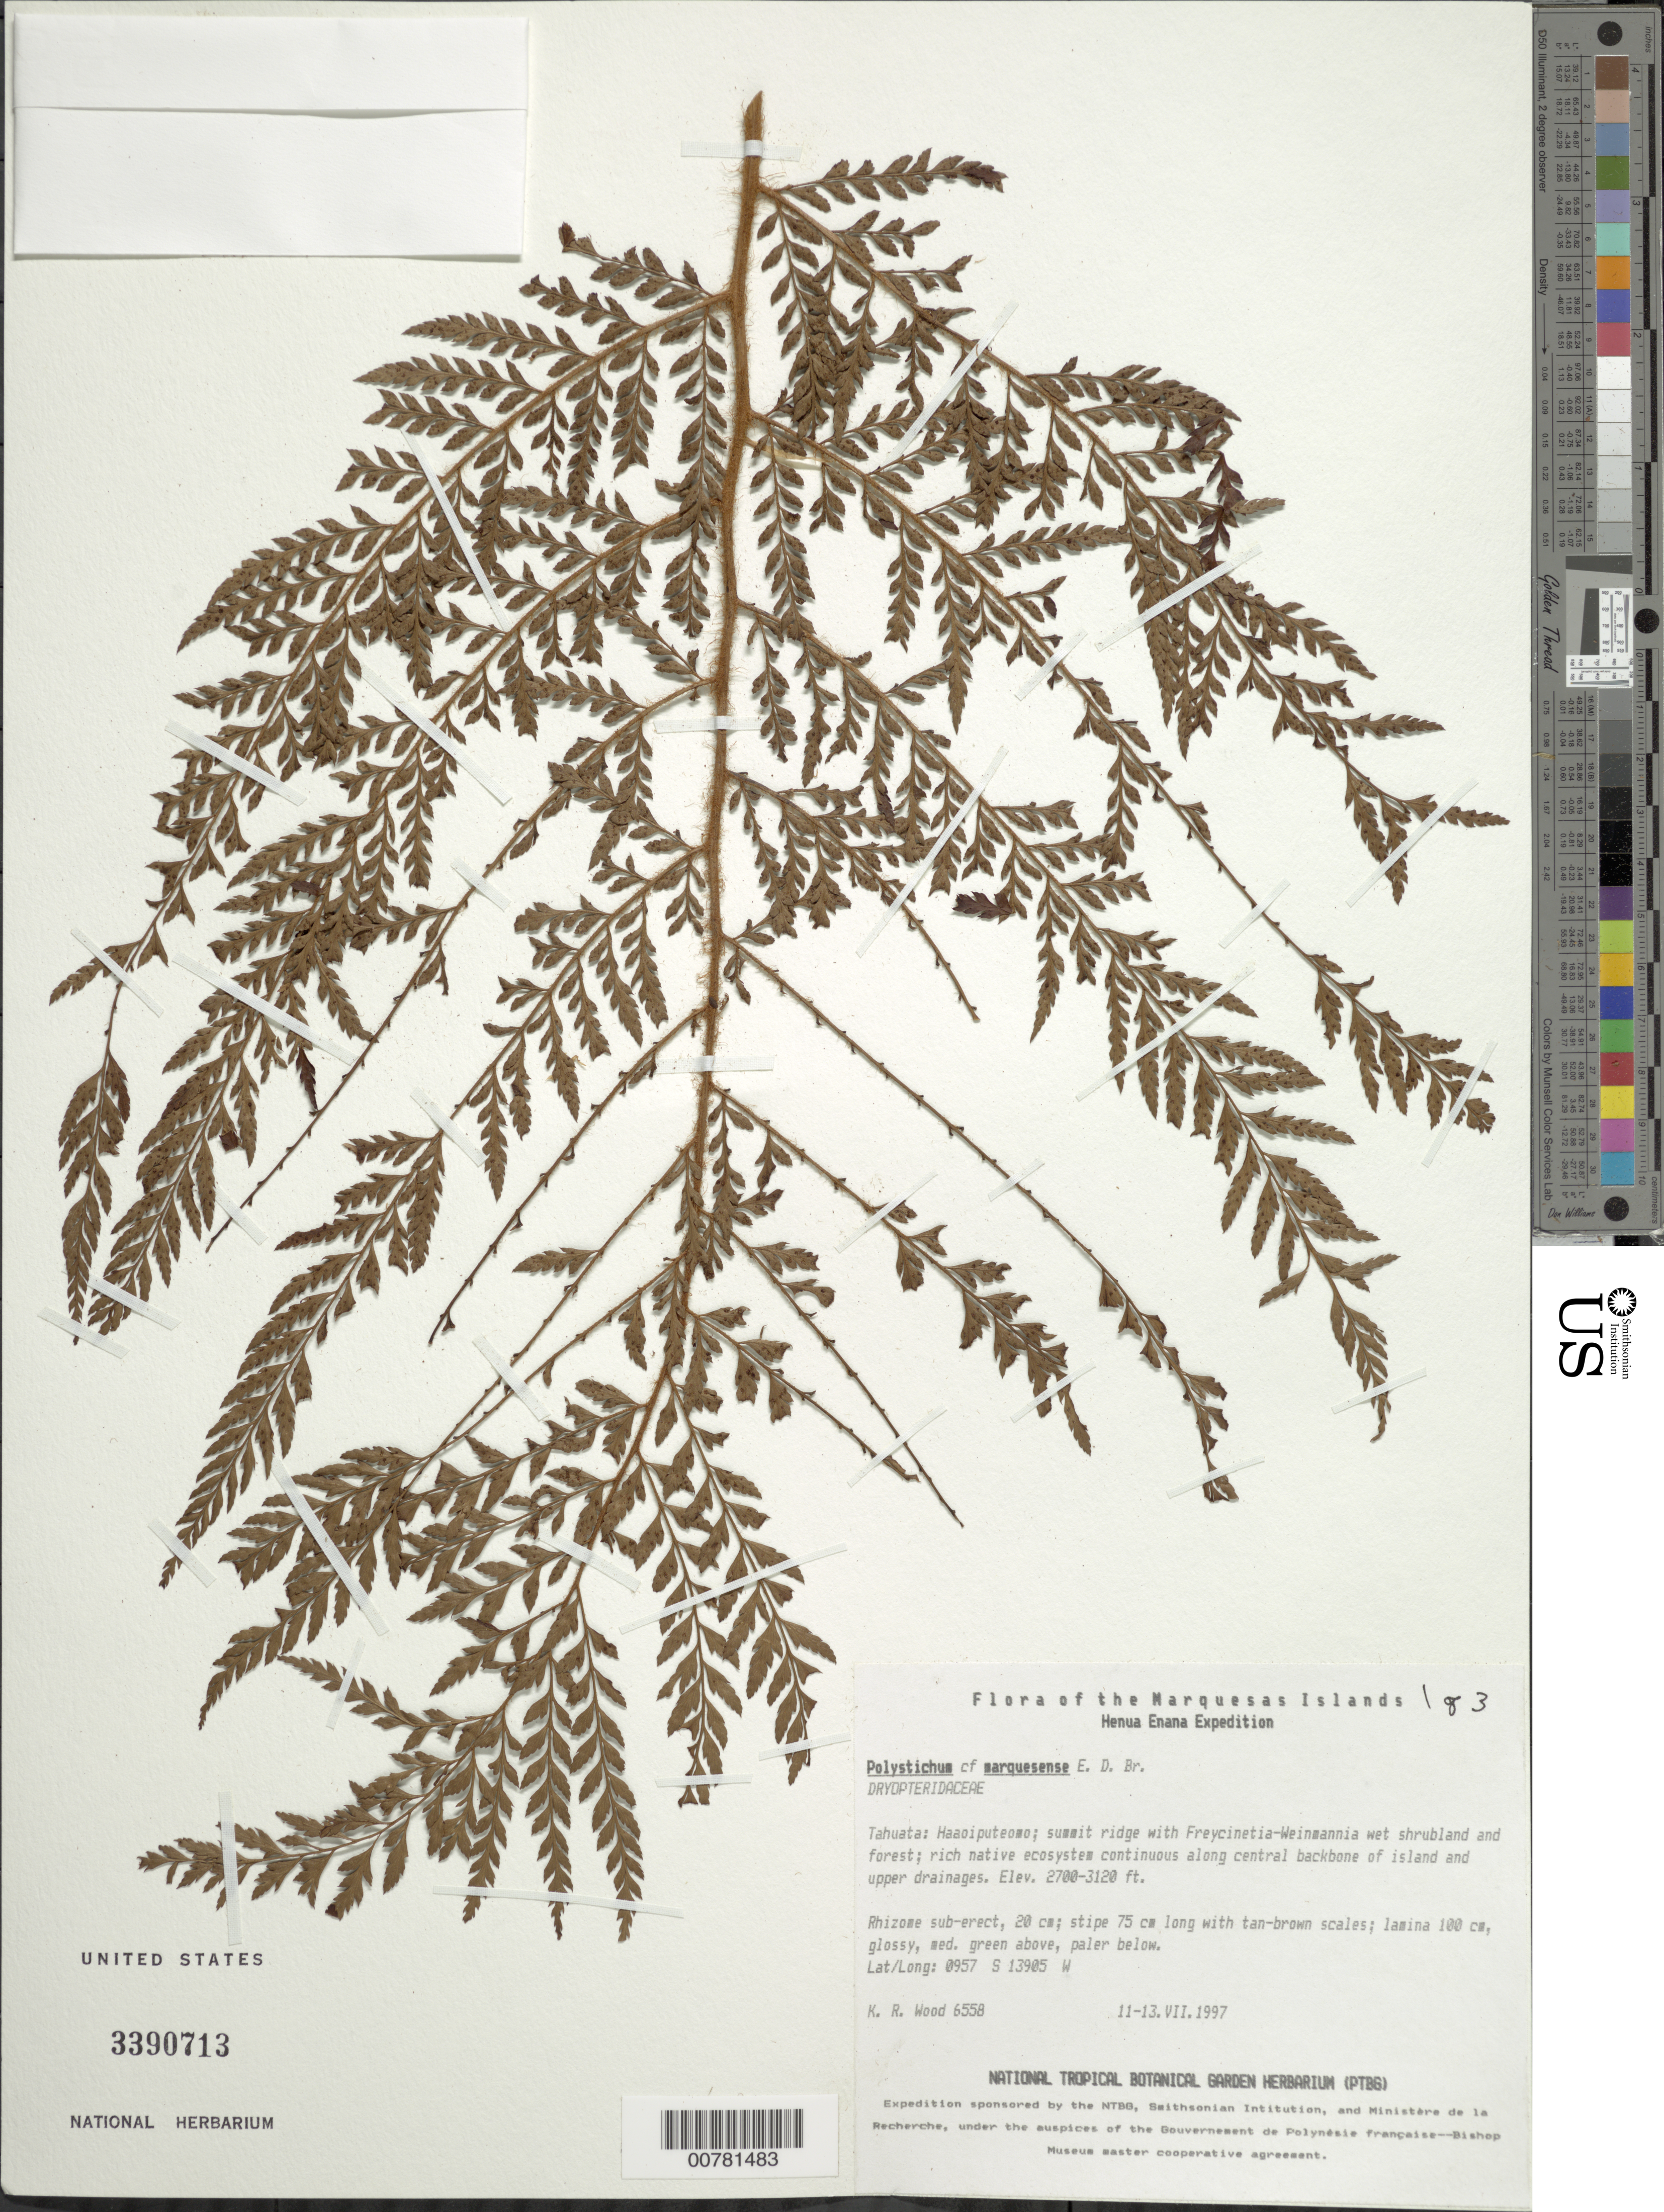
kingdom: Plantae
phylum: Tracheophyta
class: Polypodiopsida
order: Polypodiales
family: Dryopteridaceae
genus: Polystichum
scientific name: Polystichum marquesense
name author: E.D. Br.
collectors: K. R. Wood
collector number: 6558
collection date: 1997-07-11/1997-07-13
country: French Polynesia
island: Tahuata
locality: Haaoiputeomo, summit ridge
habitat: Freycinetia - Weinmannia wet shrub and forest; rich native ecosystem, continuous along central backbone of island and upper drainages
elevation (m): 823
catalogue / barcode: US 3390713